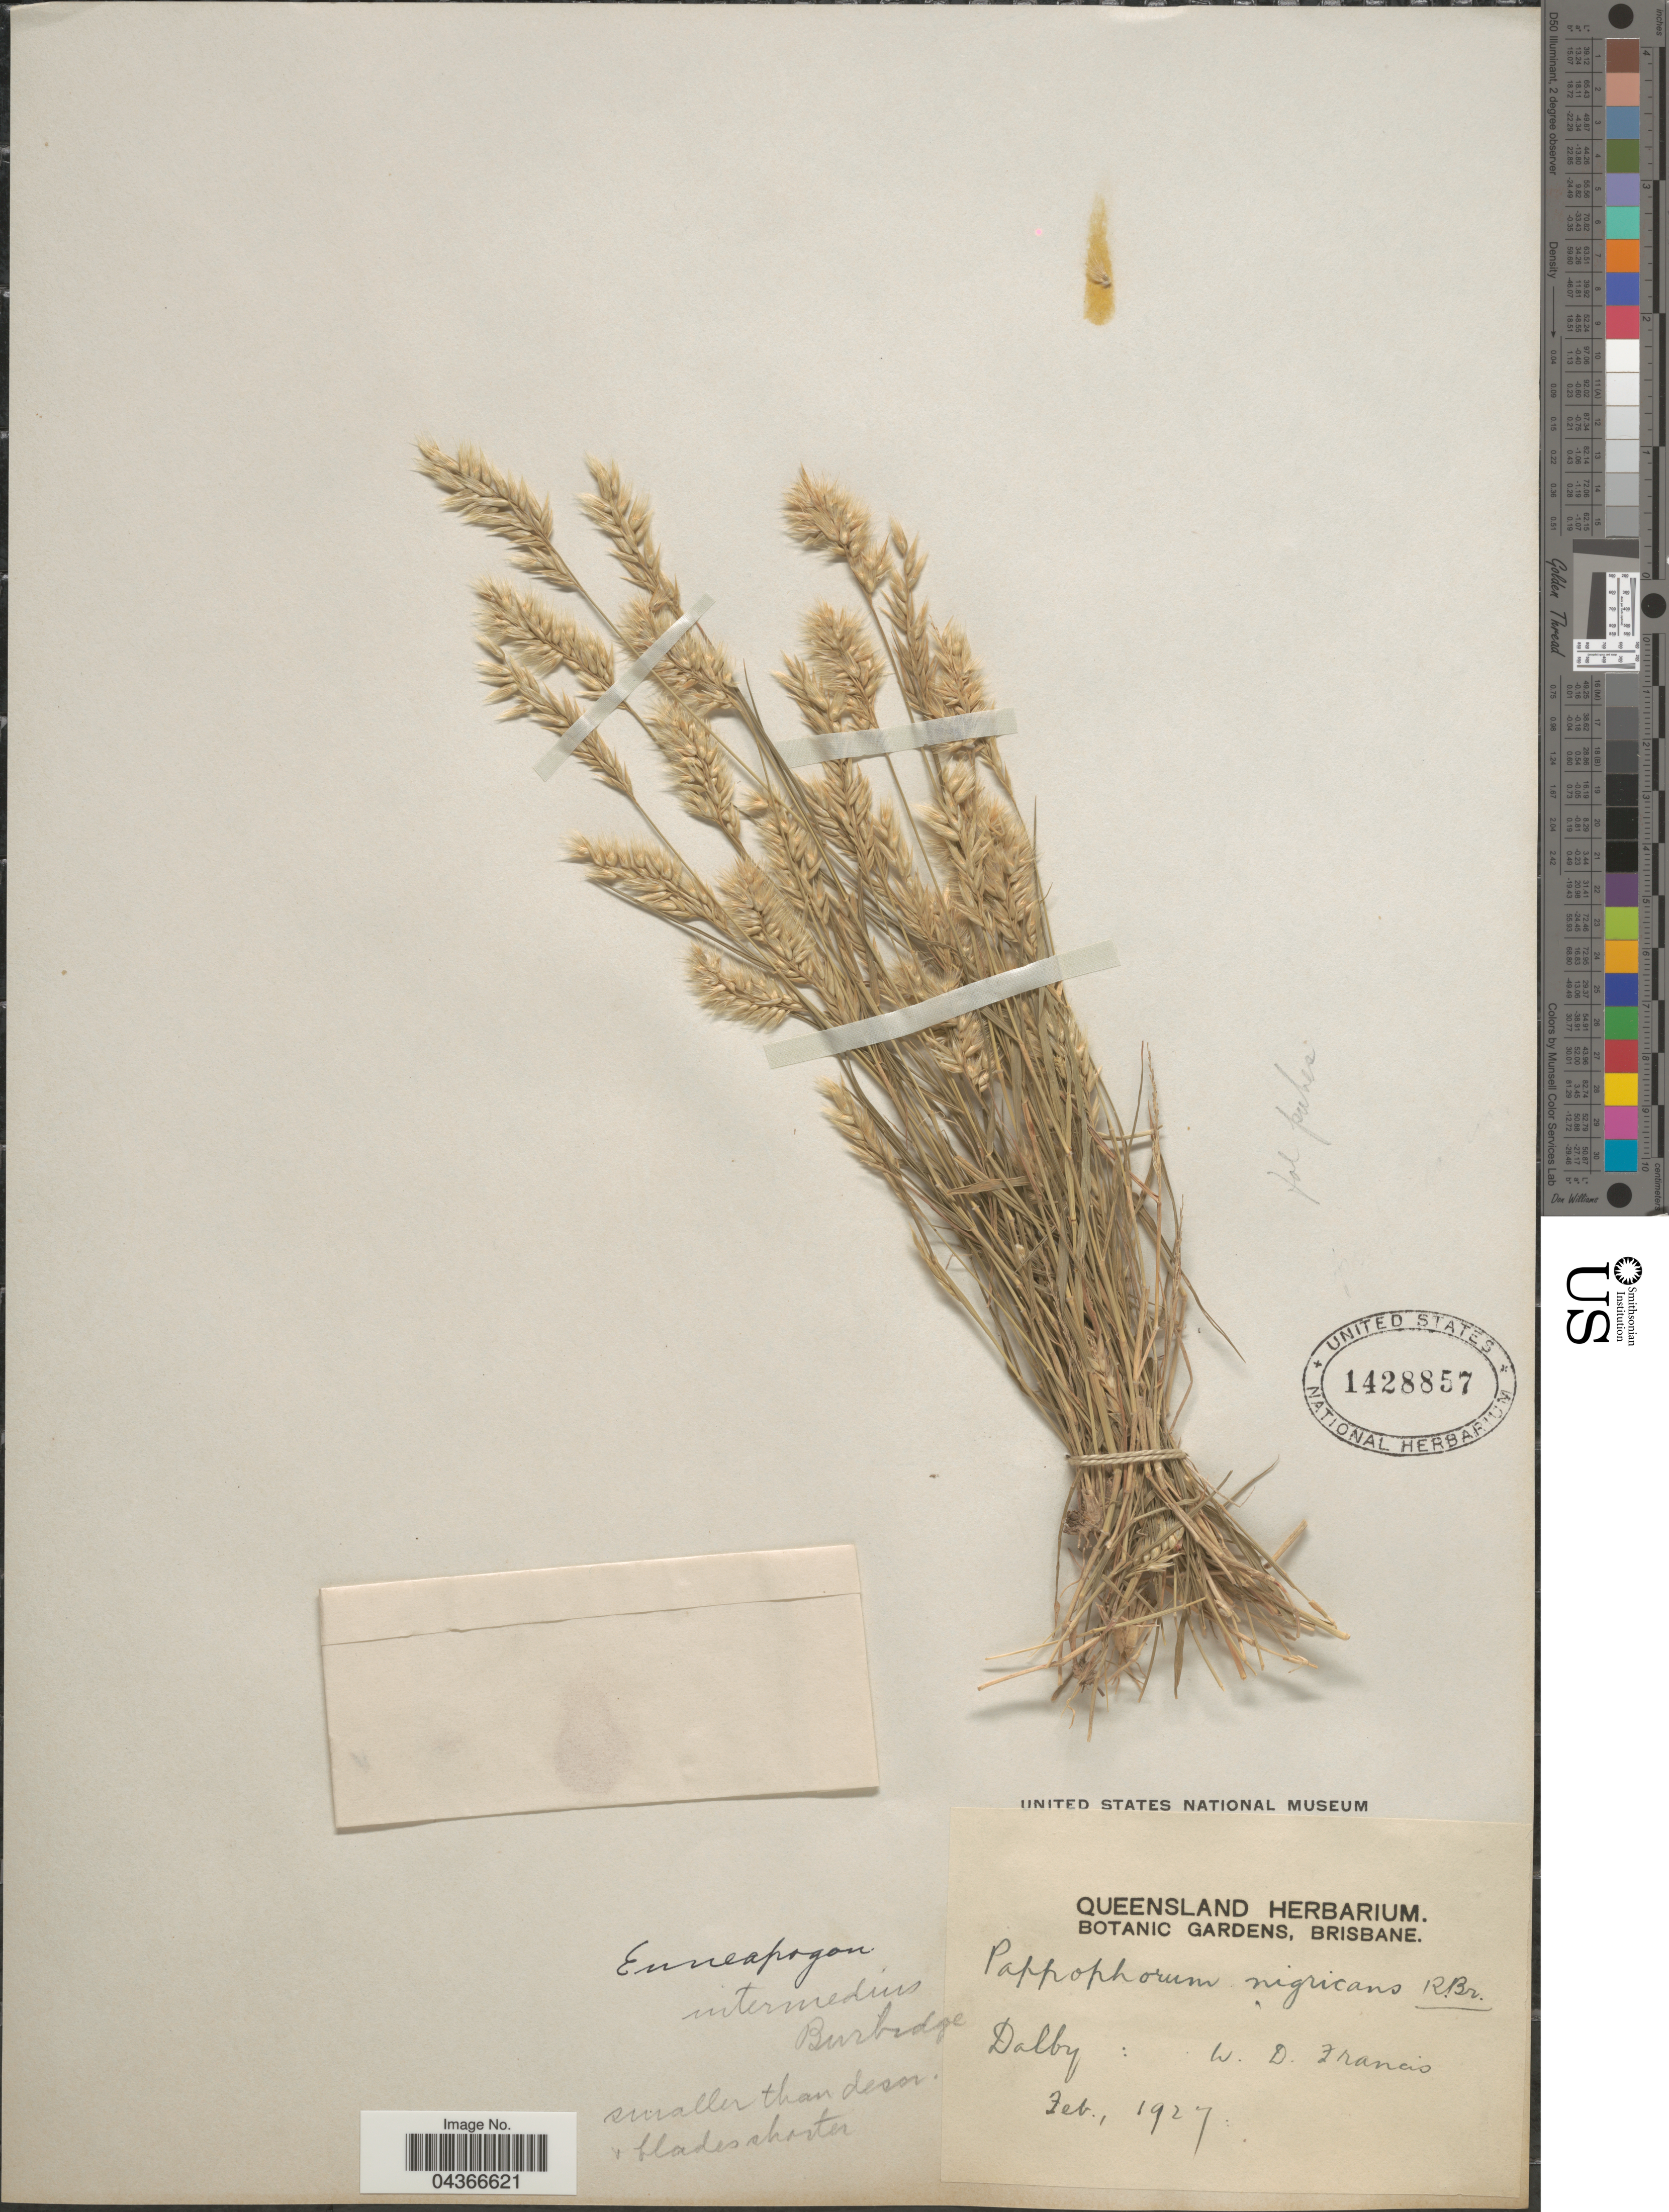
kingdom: Plantae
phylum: Tracheophyta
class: Liliopsida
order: Poales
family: Poaceae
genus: Enneapogon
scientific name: Enneapogon intermedius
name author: N.T. Burb.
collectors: W. Francis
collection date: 1927-02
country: Australia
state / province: Queensland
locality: Dalby.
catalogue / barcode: US 1428857